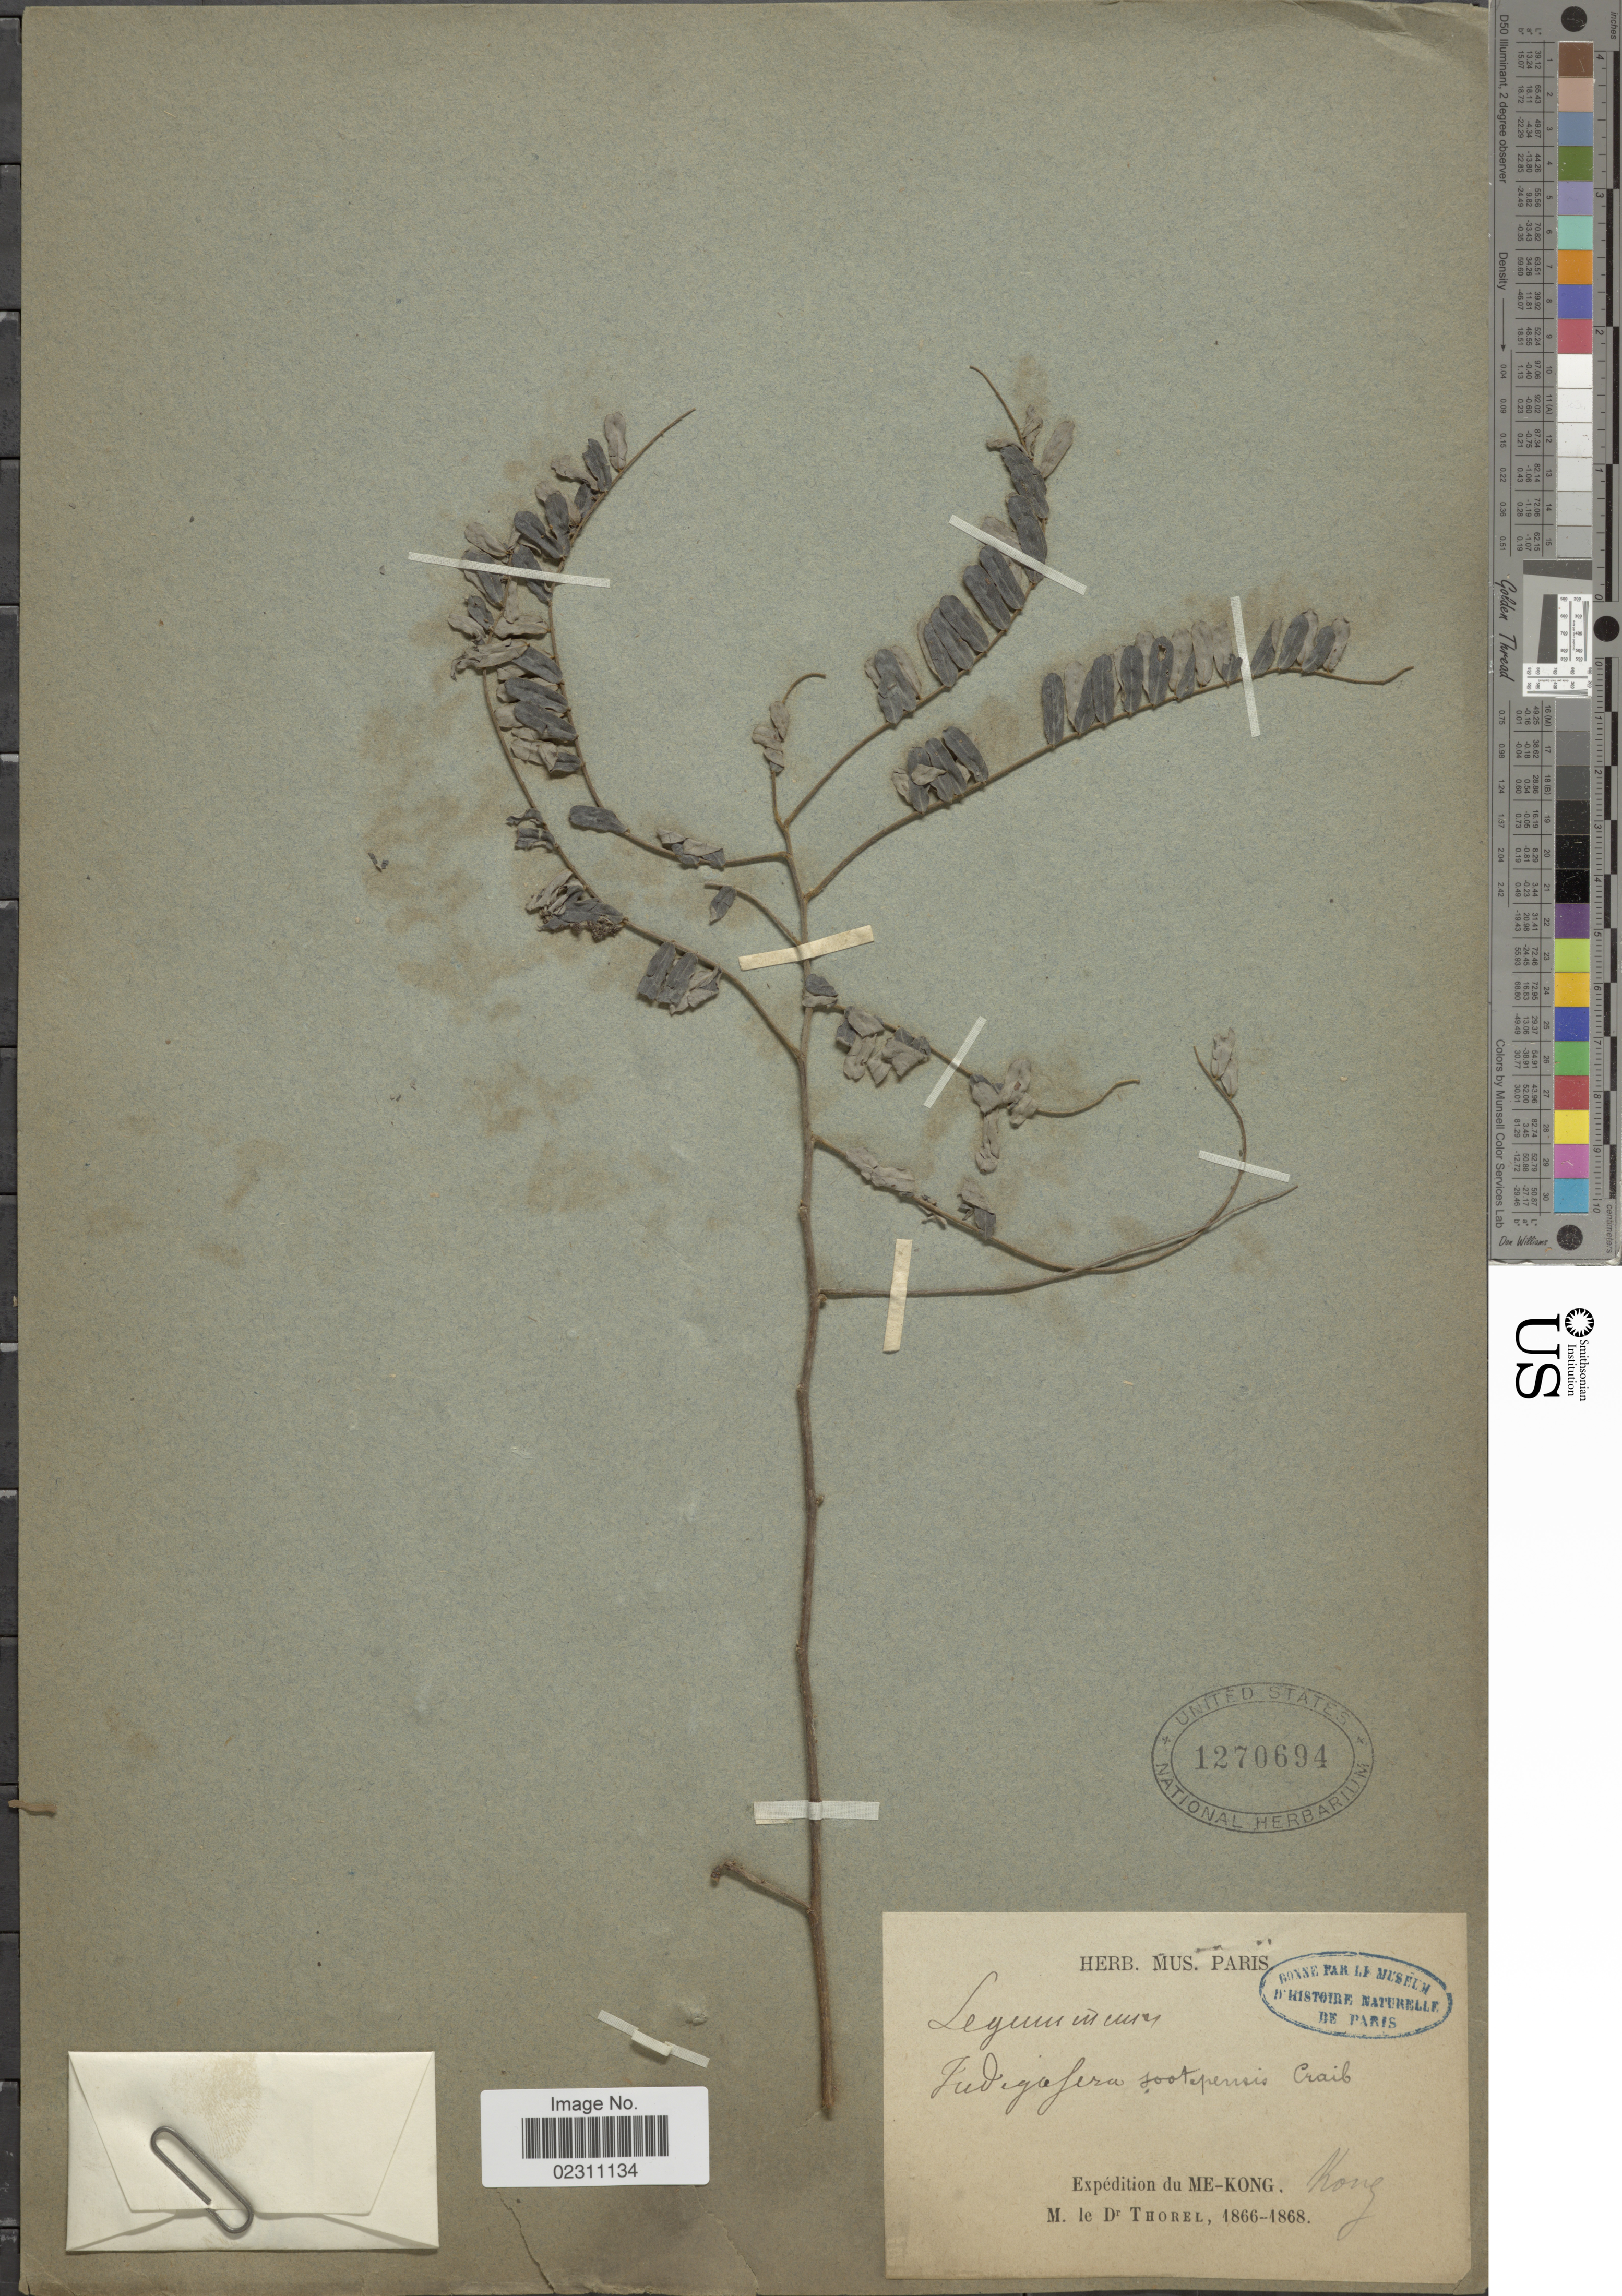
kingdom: Plantae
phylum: Tracheophyta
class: Magnoliopsida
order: Fabales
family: Fabaceae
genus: Indigofera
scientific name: Indigofera sootepensis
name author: Craib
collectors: M. de Thorel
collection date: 1866/1868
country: Vietnam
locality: Me-Kong, Kong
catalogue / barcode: US 1270694